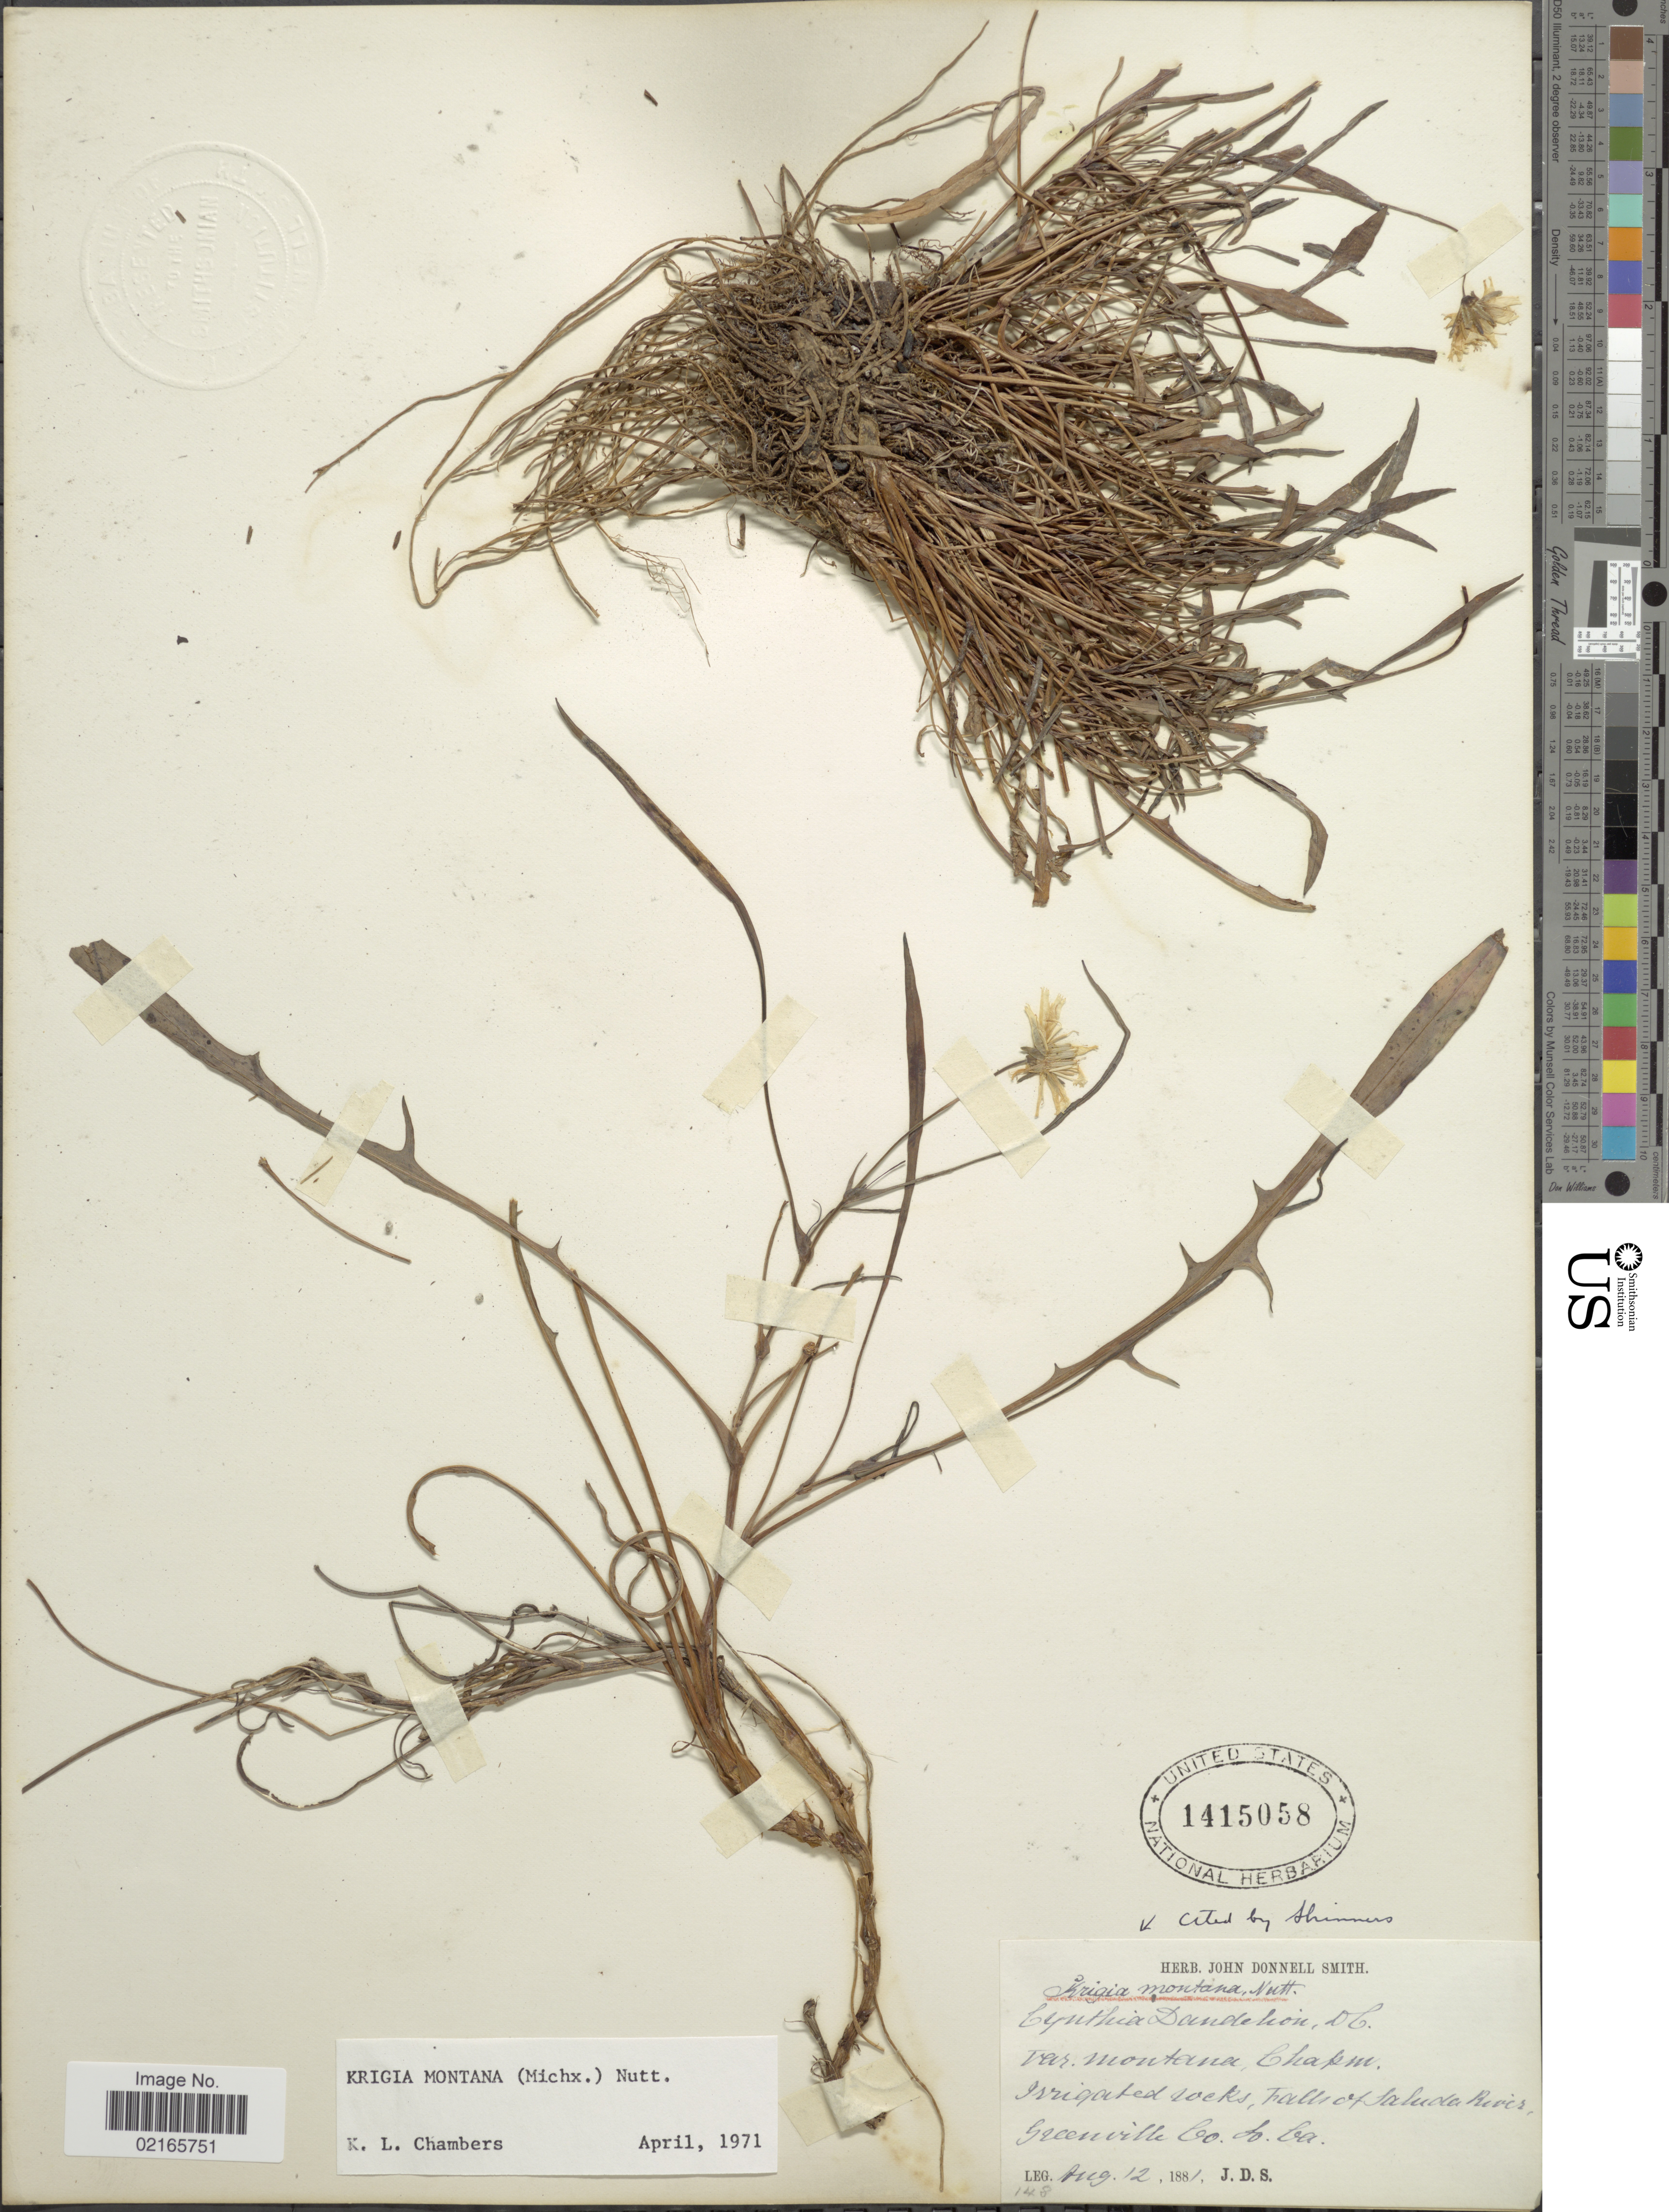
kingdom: Plantae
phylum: Tracheophyta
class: Magnoliopsida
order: Asterales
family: Asteraceae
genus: Krigia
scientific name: Krigia montana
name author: Nutt.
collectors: J. Donnell Smith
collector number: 148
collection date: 1881-08-12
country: United States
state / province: South Carolina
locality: Irrigated rocks, Falls of Saluda River, Greenville Co.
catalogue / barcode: US 1415058